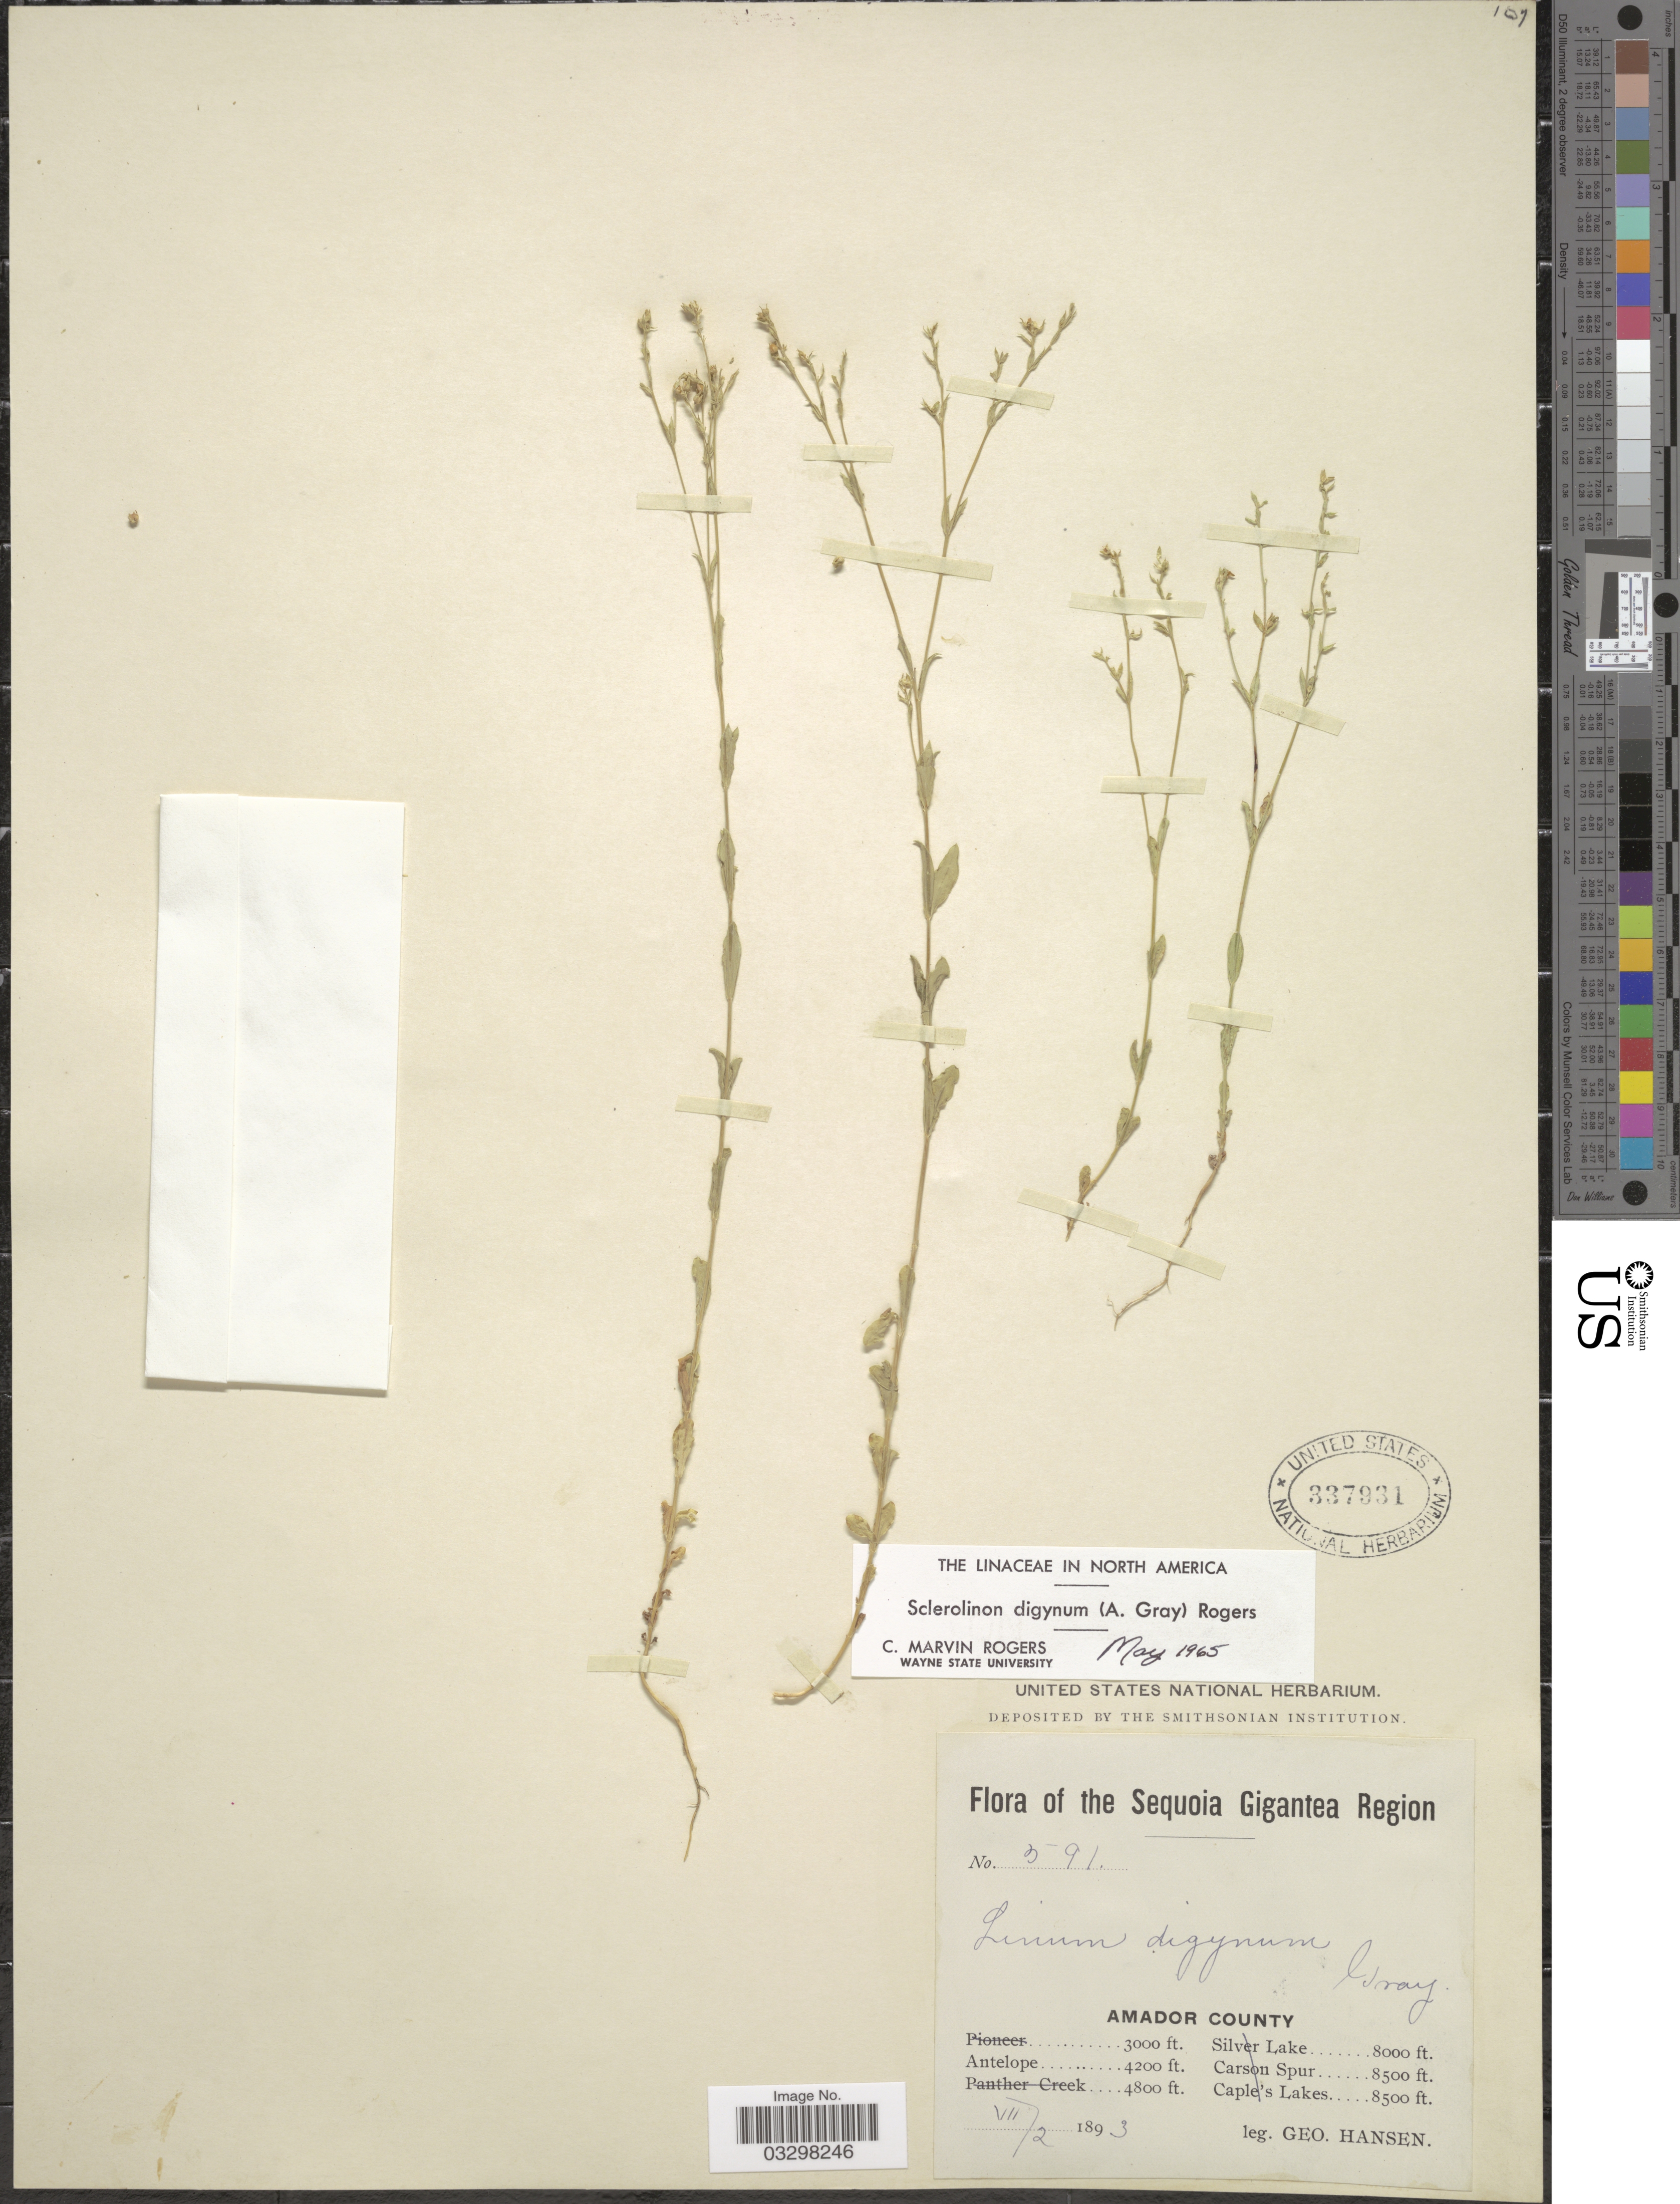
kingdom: Plantae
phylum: Tracheophyta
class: Magnoliopsida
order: Malpighiales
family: Linaceae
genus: Linum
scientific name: Linum digynum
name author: A. Gray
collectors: G. Hansen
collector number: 591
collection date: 1893-07-02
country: United States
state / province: California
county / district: Amador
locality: Sequoia Gigantea Region. Amador County. Antelope.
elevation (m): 1280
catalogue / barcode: US 337931